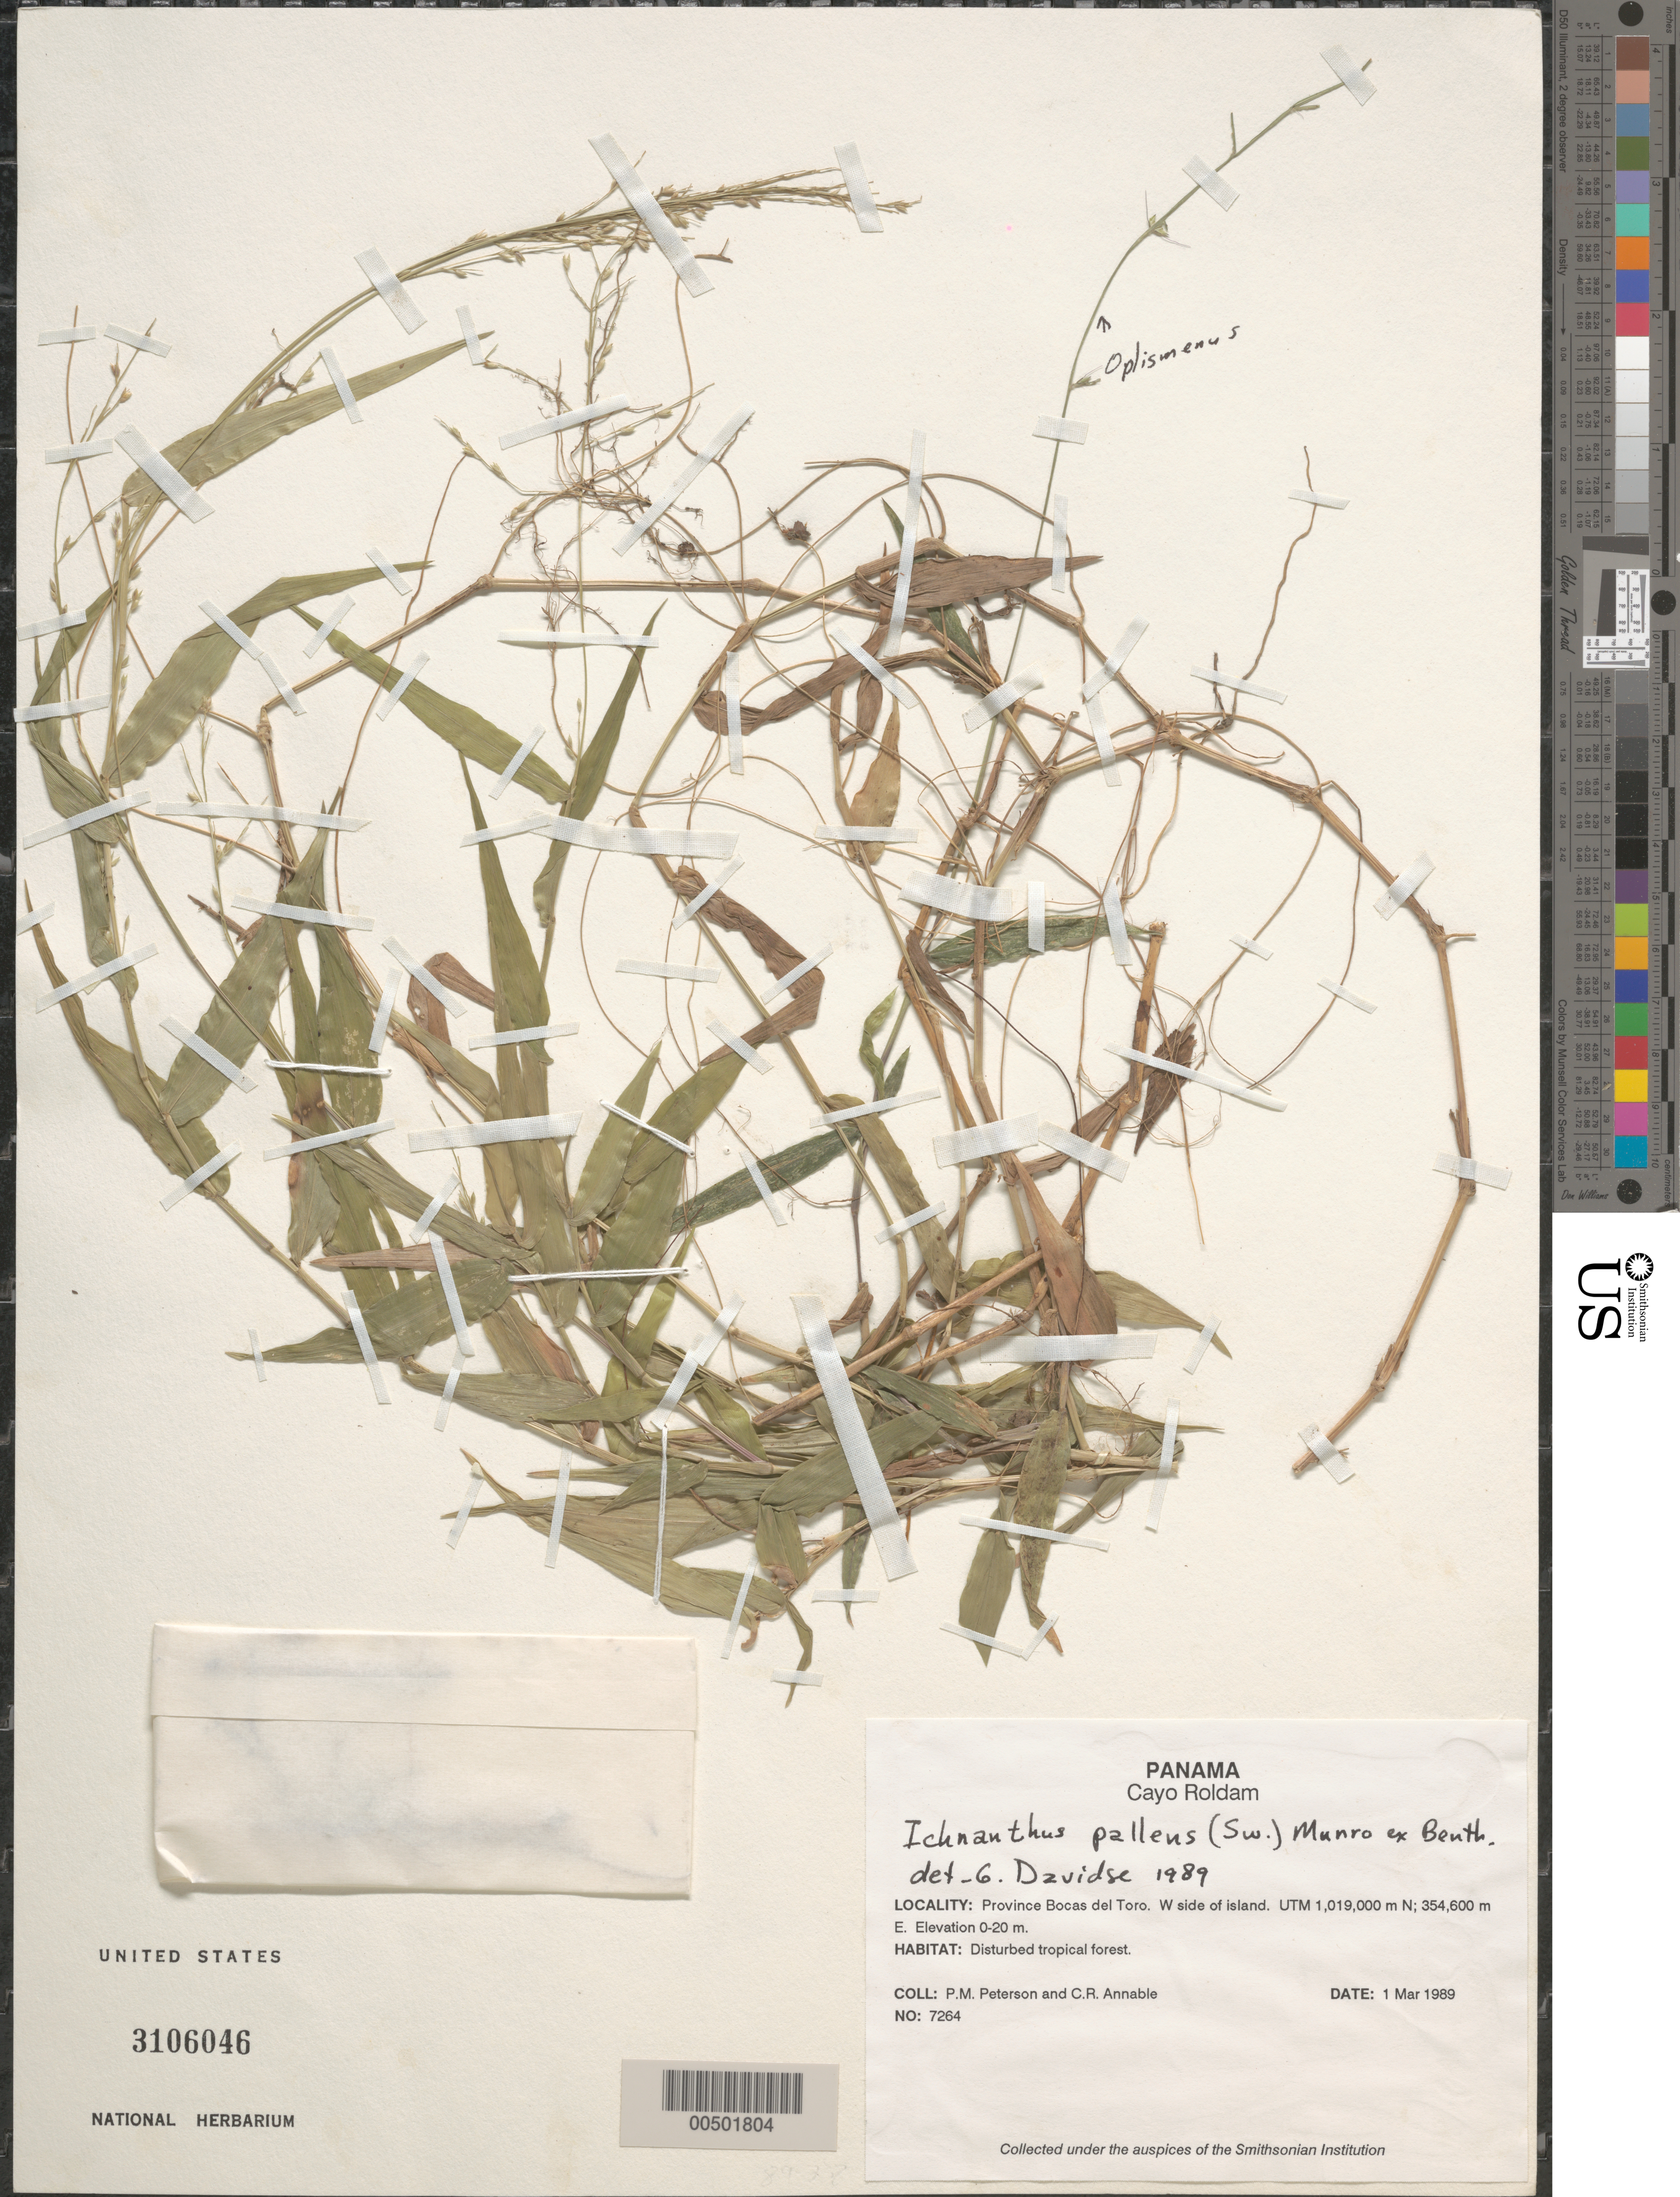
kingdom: Plantae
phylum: Tracheophyta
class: Liliopsida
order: Poales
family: Poaceae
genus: Ichnanthus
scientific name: Ichnanthus pallens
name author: (Sw.) Munro ex Benth.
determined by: Davidse, Gerrit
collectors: P. M. Peterson & C. R. Annable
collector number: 07264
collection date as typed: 01 Mar 1989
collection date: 1989-03-01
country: Panama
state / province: Bocas del Toro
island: Cayo Roldán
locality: Cayo Roldan, W side of Island.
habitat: Disturbed tropical forest.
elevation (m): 0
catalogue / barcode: US 3106046